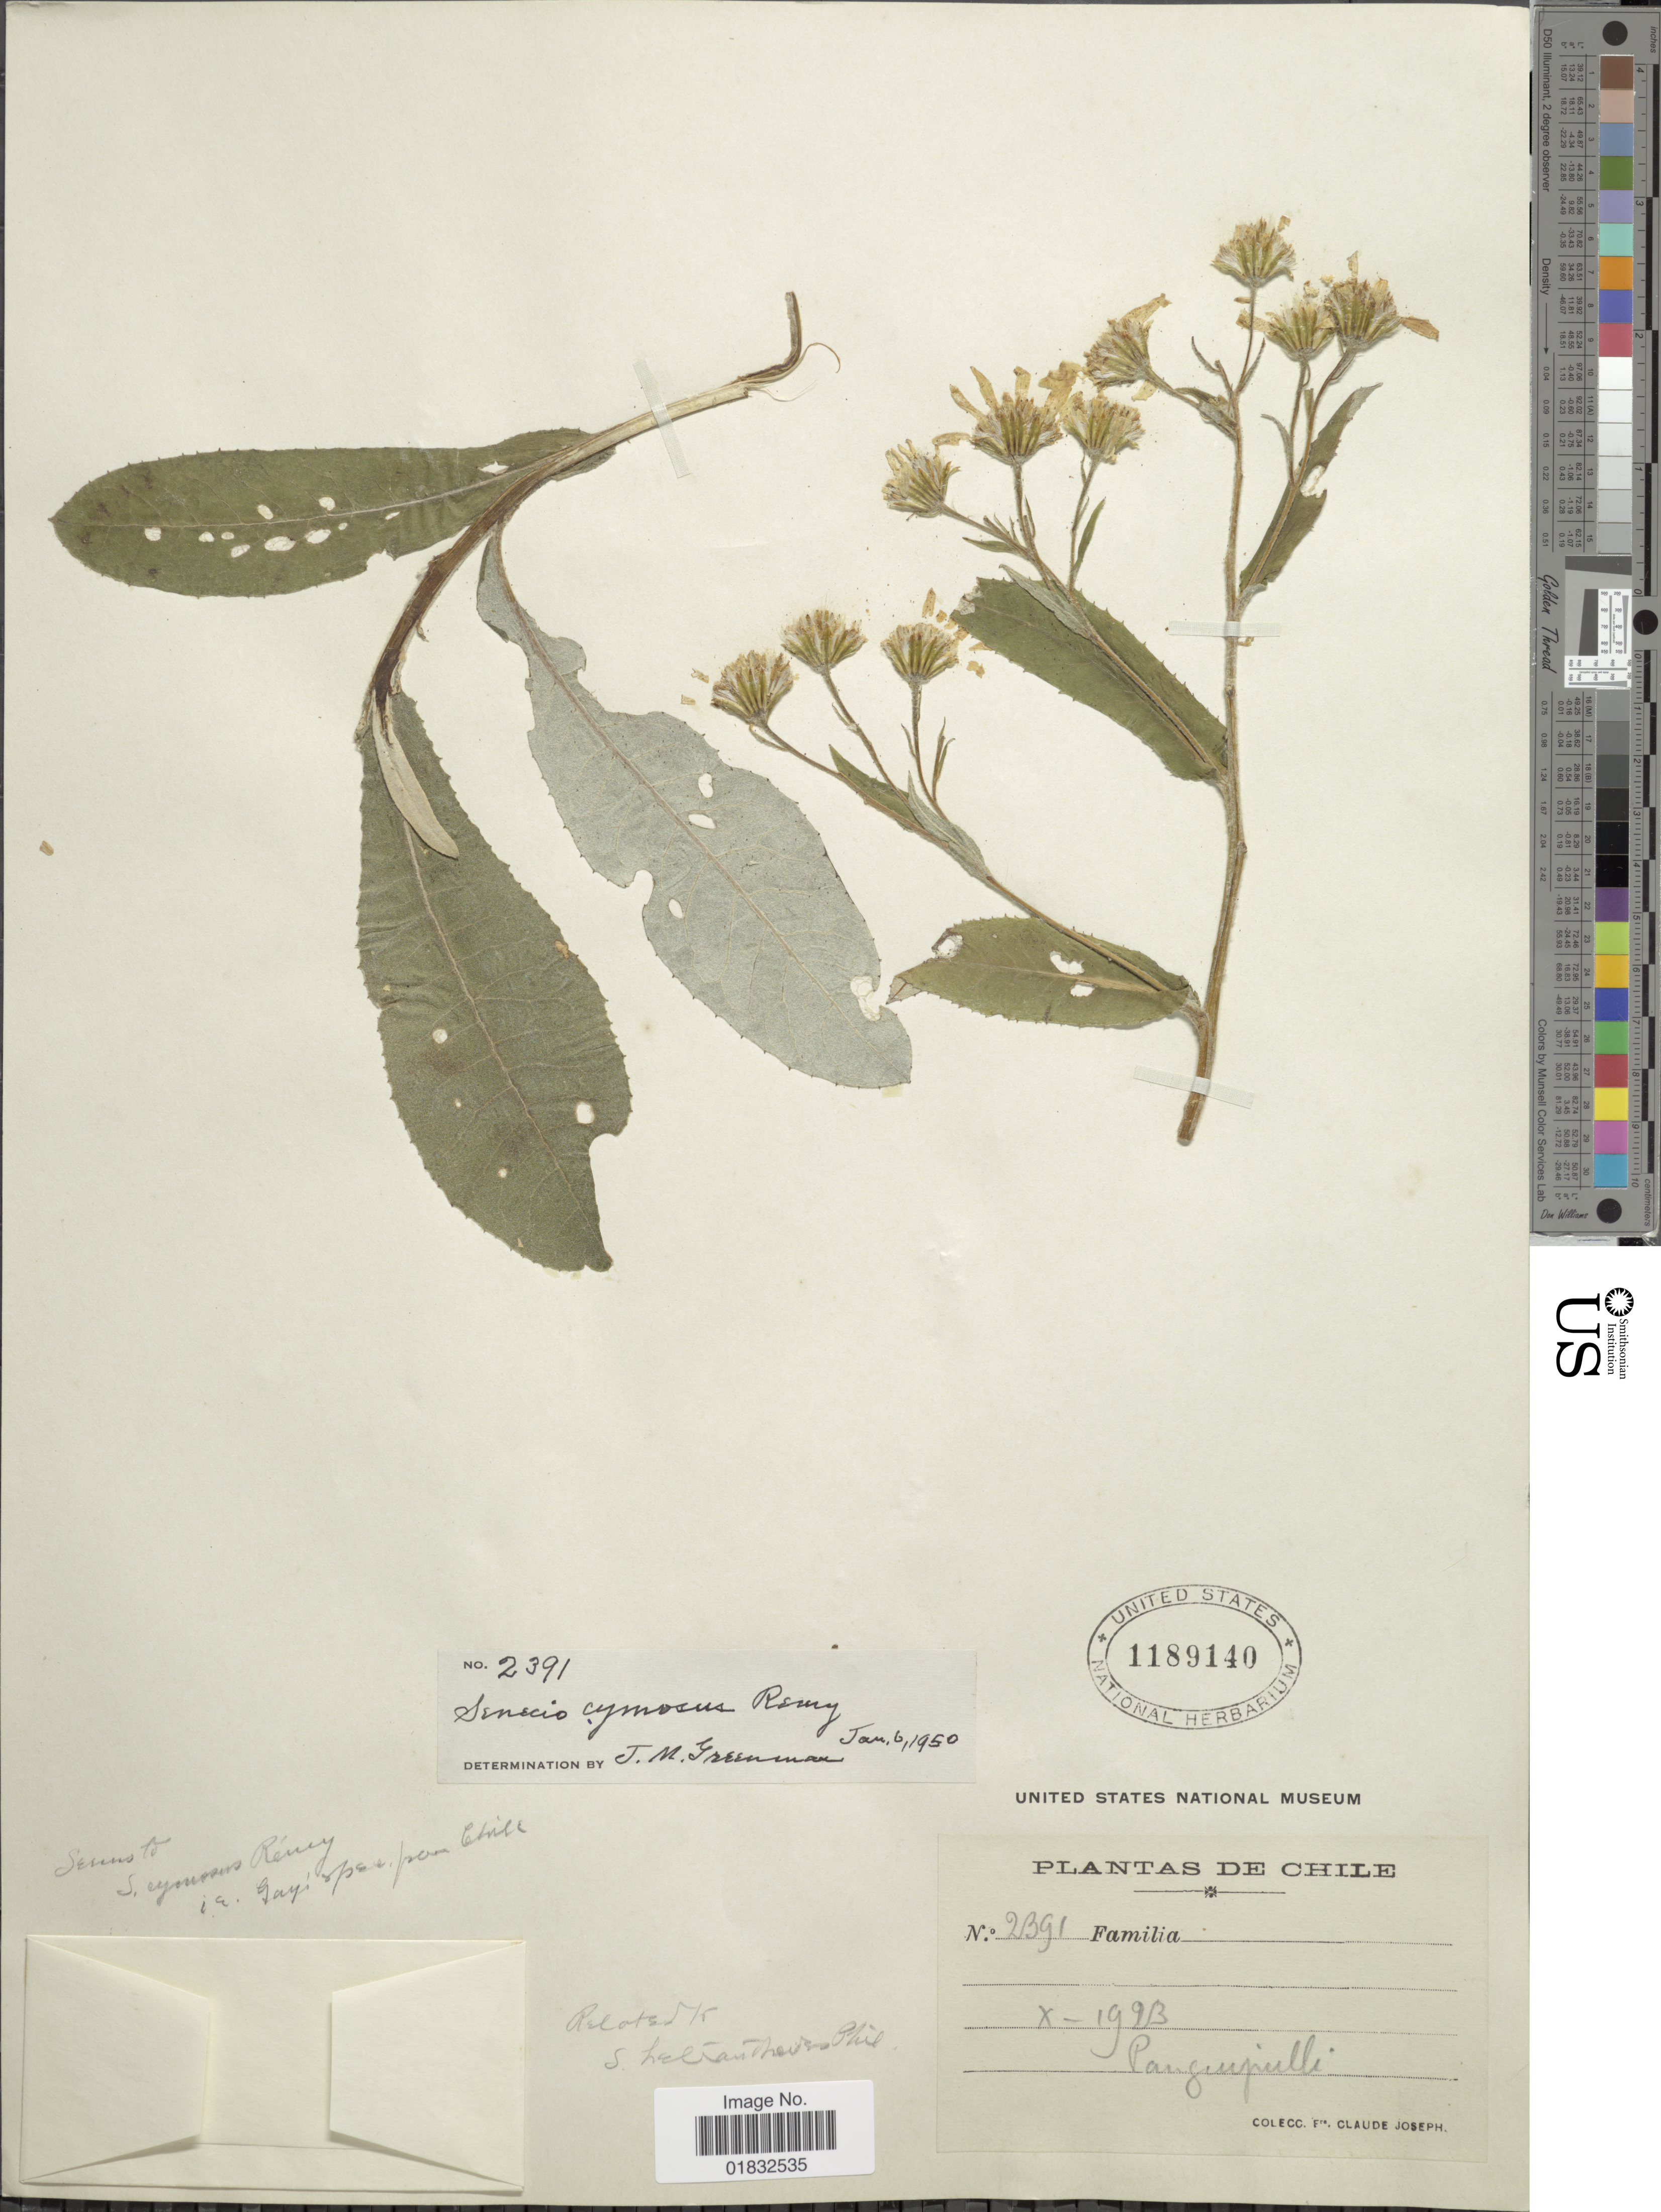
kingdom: Plantae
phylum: Tracheophyta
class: Magnoliopsida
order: Asterales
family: Asteraceae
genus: Acrisione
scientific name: Acrisione cymosa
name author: (J. Rémy) B. Nord.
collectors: Bro. Claude-Joseph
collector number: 2391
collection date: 1923-10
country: Chile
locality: Panguipulli.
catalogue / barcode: US 1189140